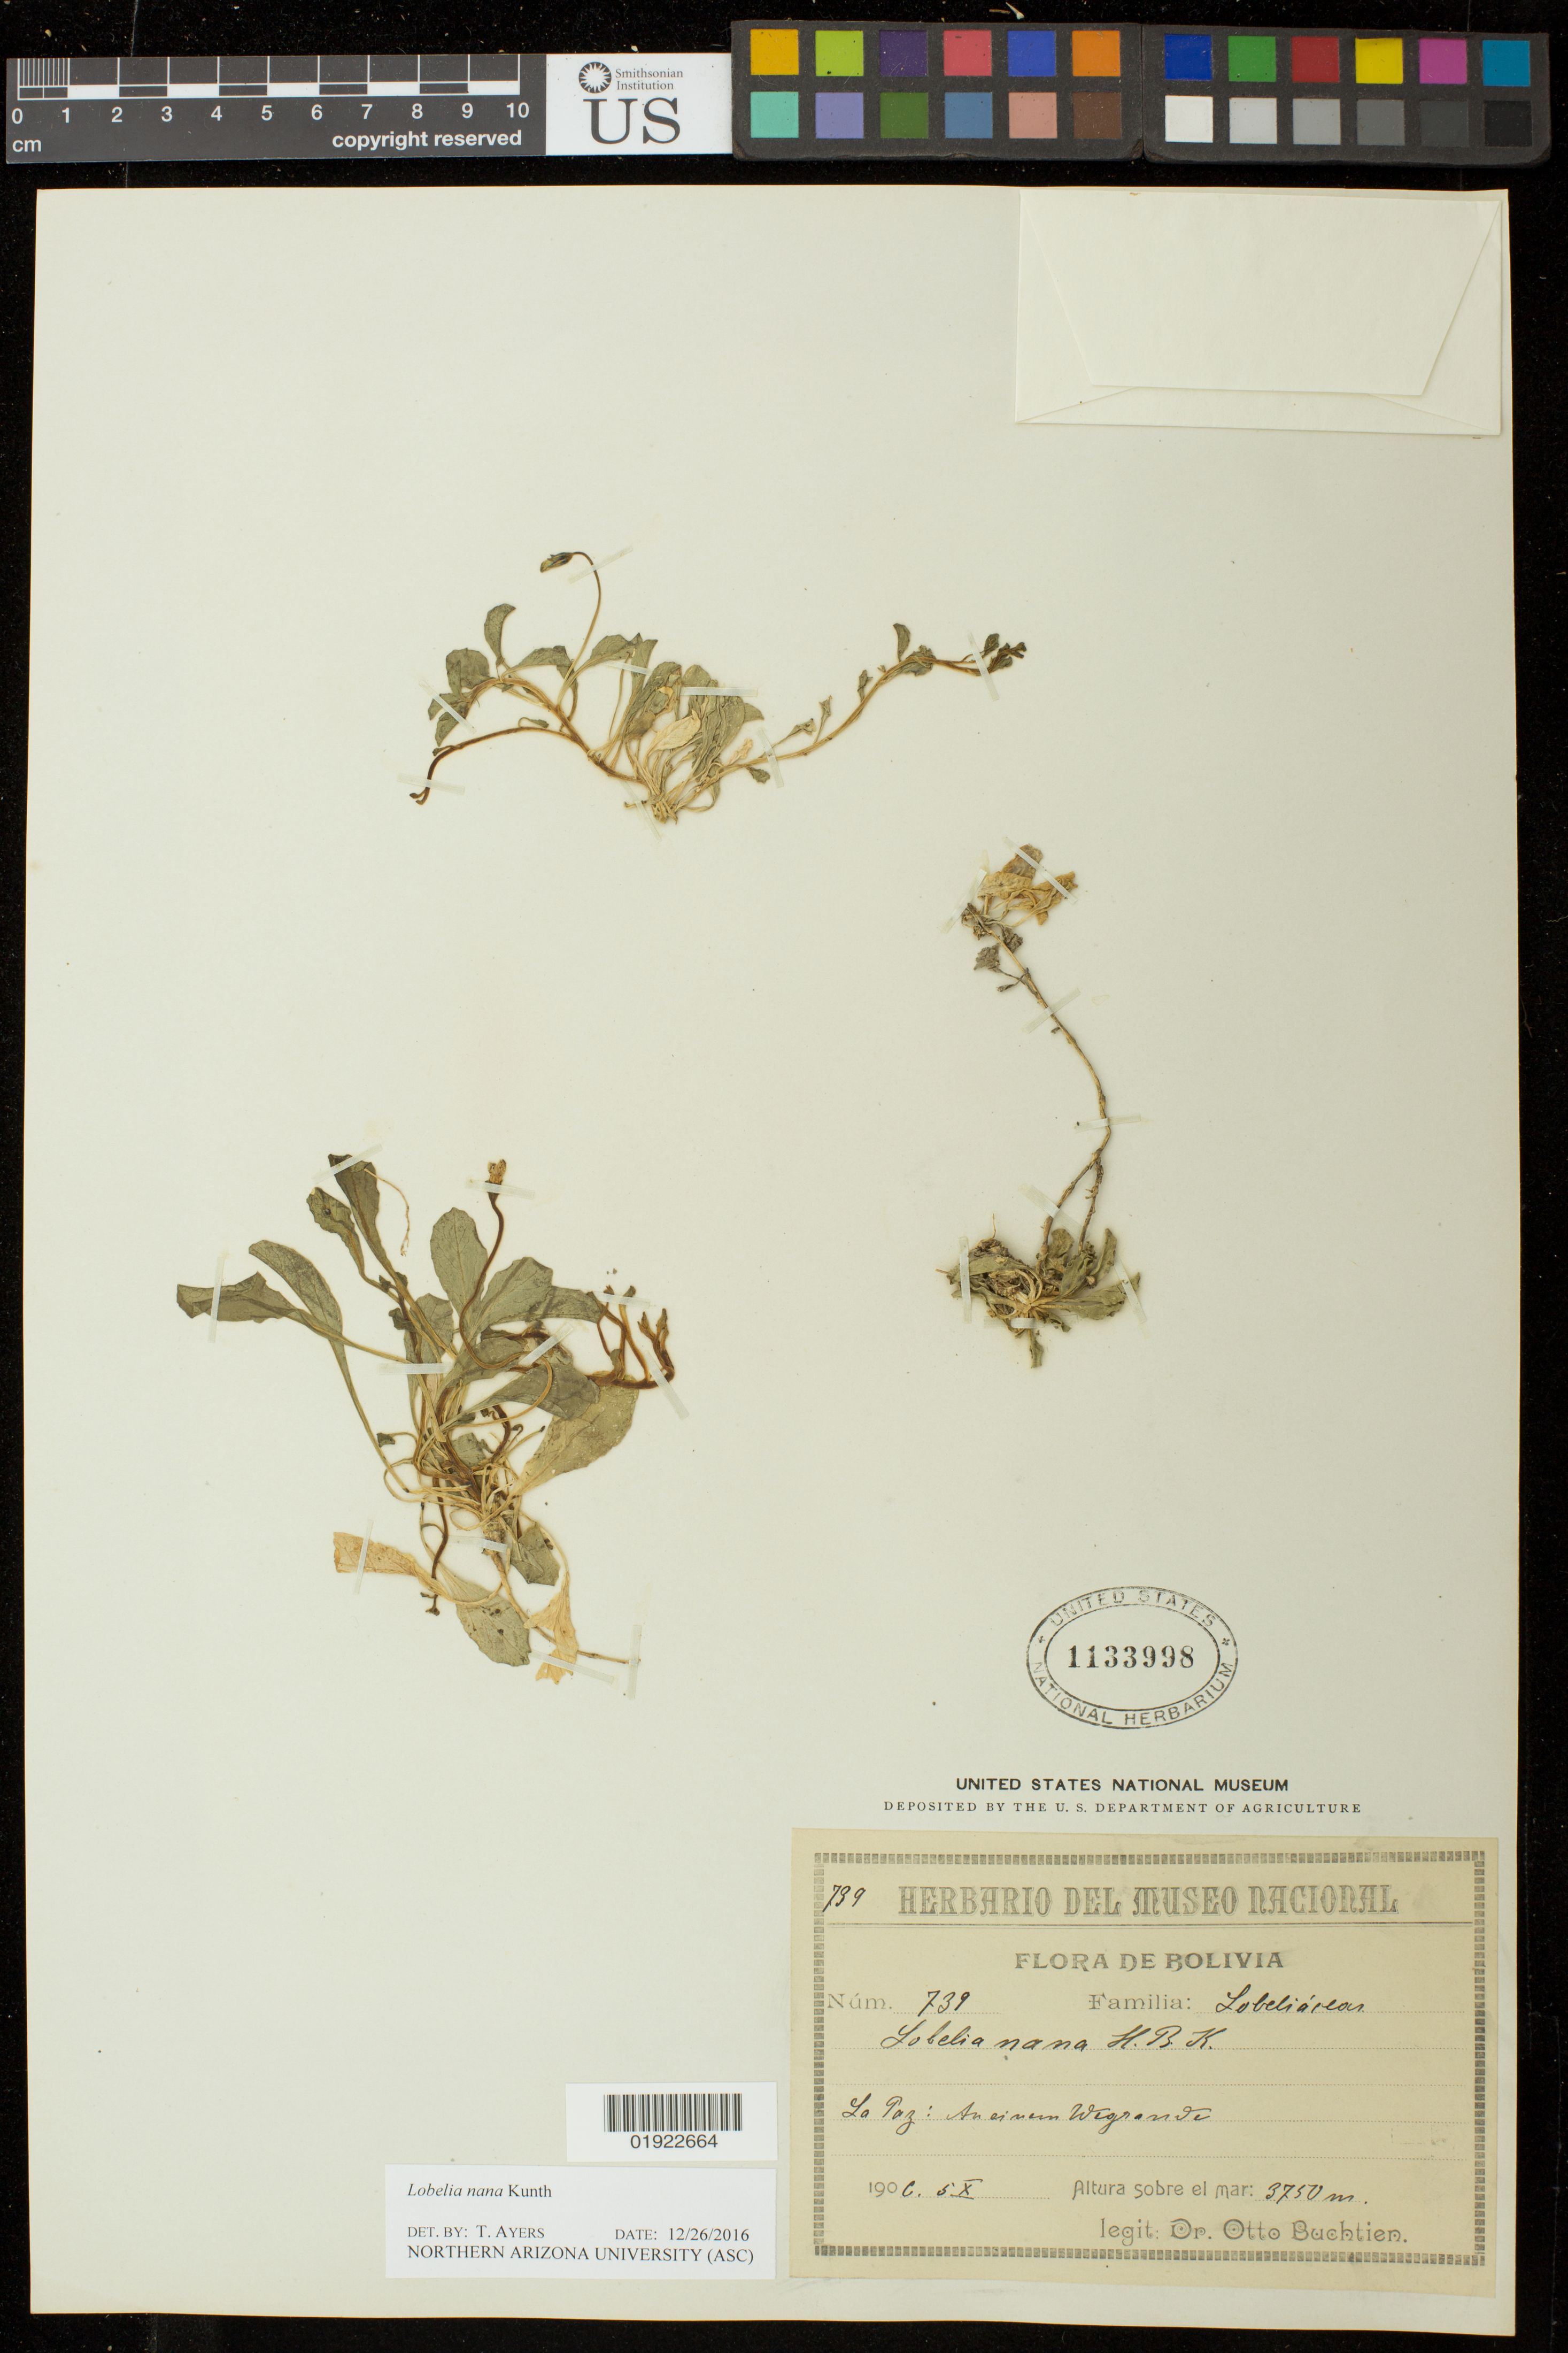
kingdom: Plantae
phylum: Tracheophyta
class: Magnoliopsida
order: Asterales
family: Campanulaceae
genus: Lobelia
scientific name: Lobelia nana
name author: Kunth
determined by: Ayers, Tina J.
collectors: O. Buchtien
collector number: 739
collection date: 1906-10-05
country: Bolivia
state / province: La Paz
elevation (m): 3750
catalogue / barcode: US 1133998